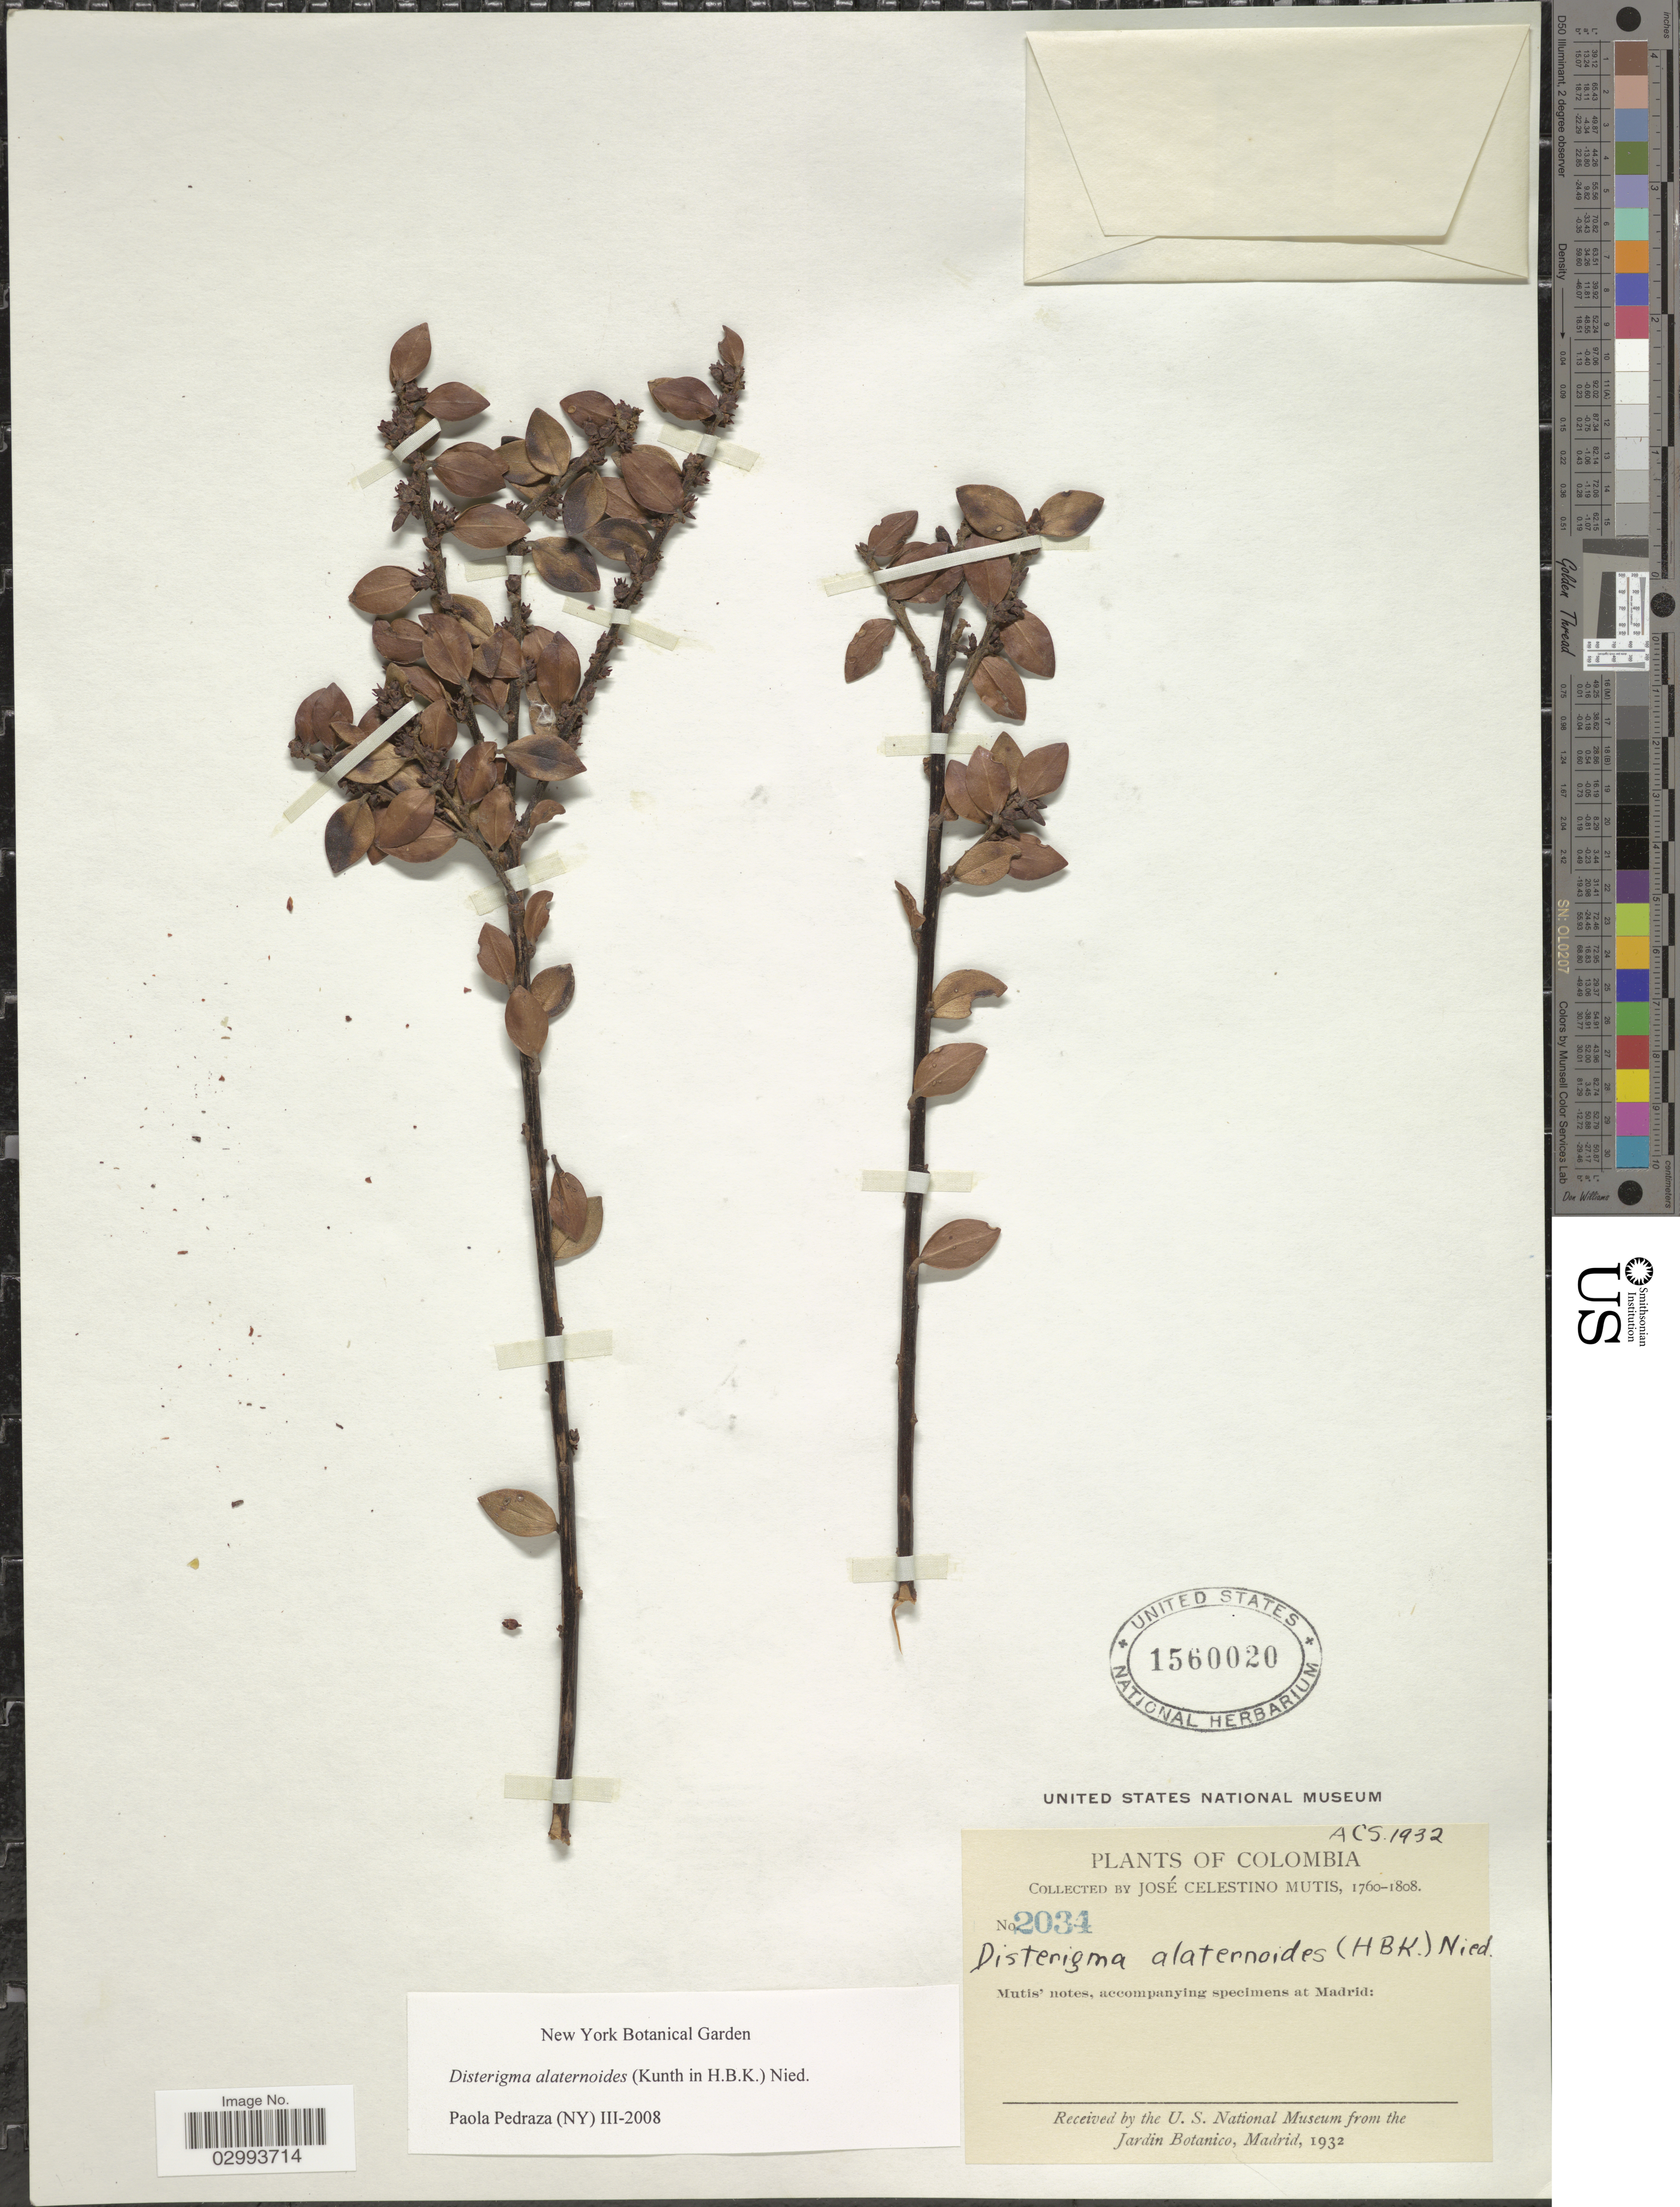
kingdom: Plantae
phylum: Tracheophyta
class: Magnoliopsida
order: Ericales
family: Ericaceae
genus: Disterigma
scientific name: Disterigma alaternoides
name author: (Kunth) Nied.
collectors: J. C. B. Mutis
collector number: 2034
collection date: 1760/1808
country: Colombia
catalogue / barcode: US 1560020